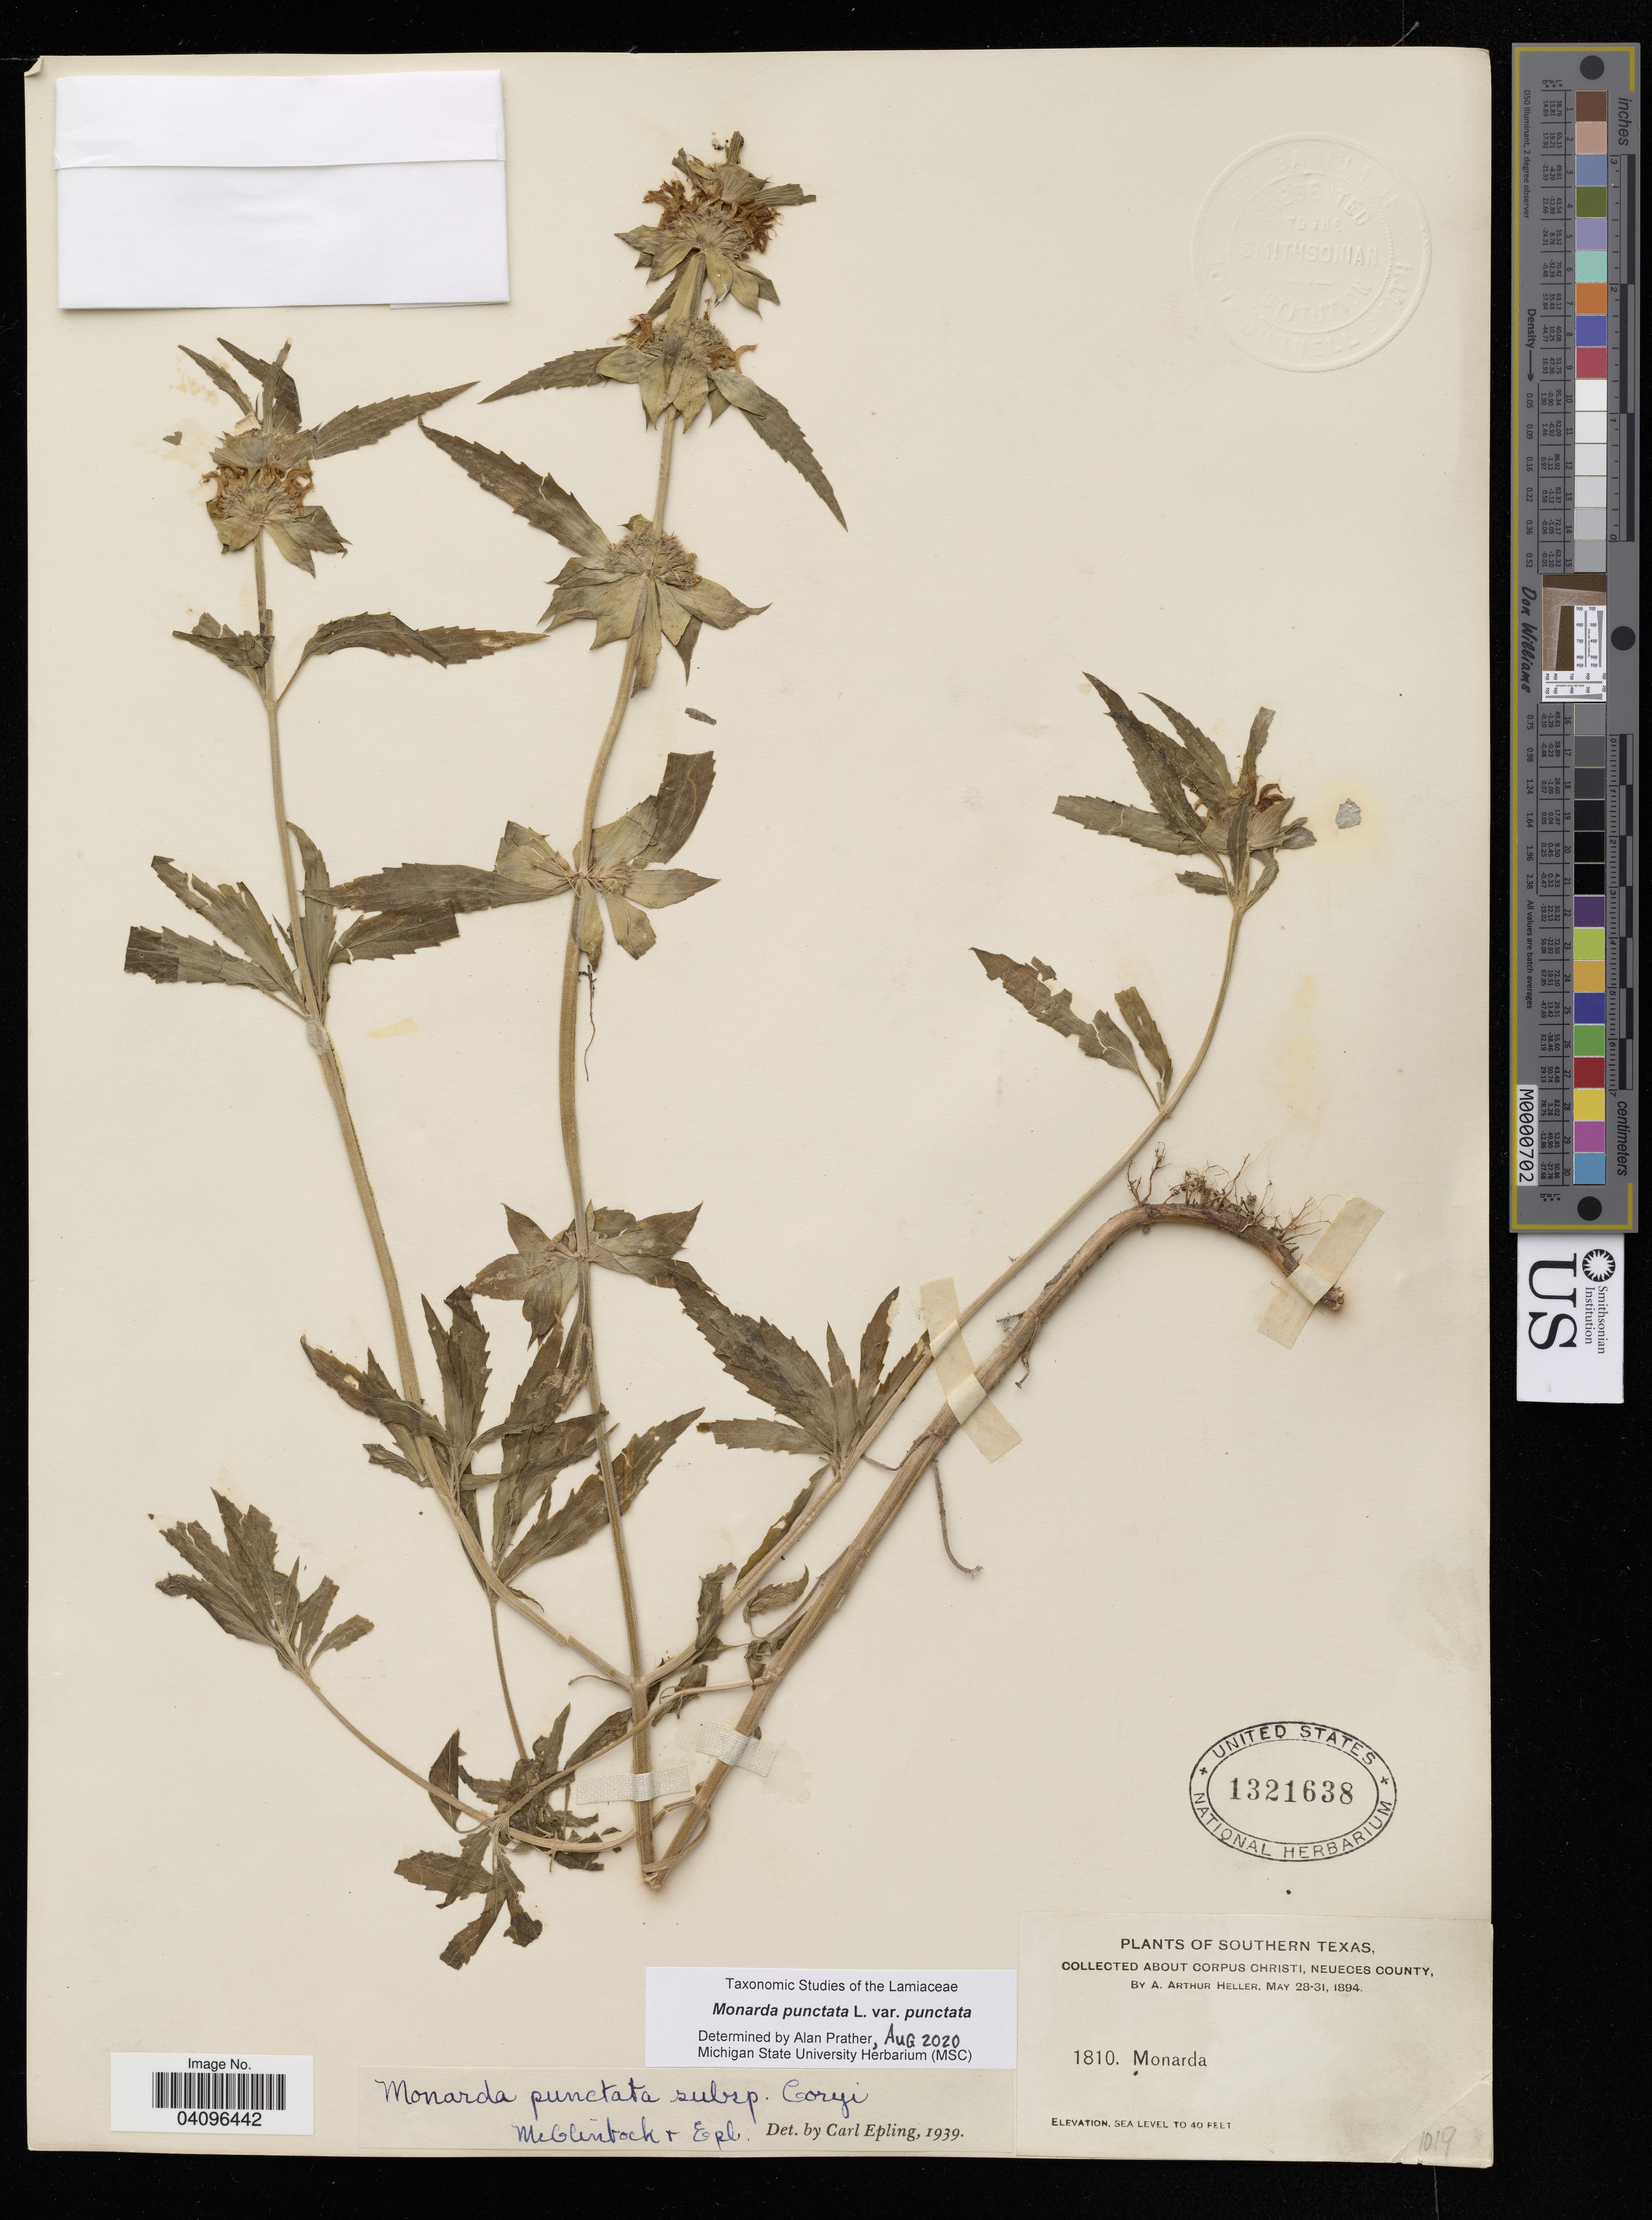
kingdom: Plantae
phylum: Tracheophyta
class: Magnoliopsida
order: Lamiales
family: Lamiaceae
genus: Monarda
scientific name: Monarda punctata var. punctata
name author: L.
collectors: A. Heller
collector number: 1810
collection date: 1894-05-28/1894-05-31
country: United States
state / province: Texas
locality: Southern Texas. Corpus Christi, Neueces County.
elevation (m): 12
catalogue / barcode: US 1321638